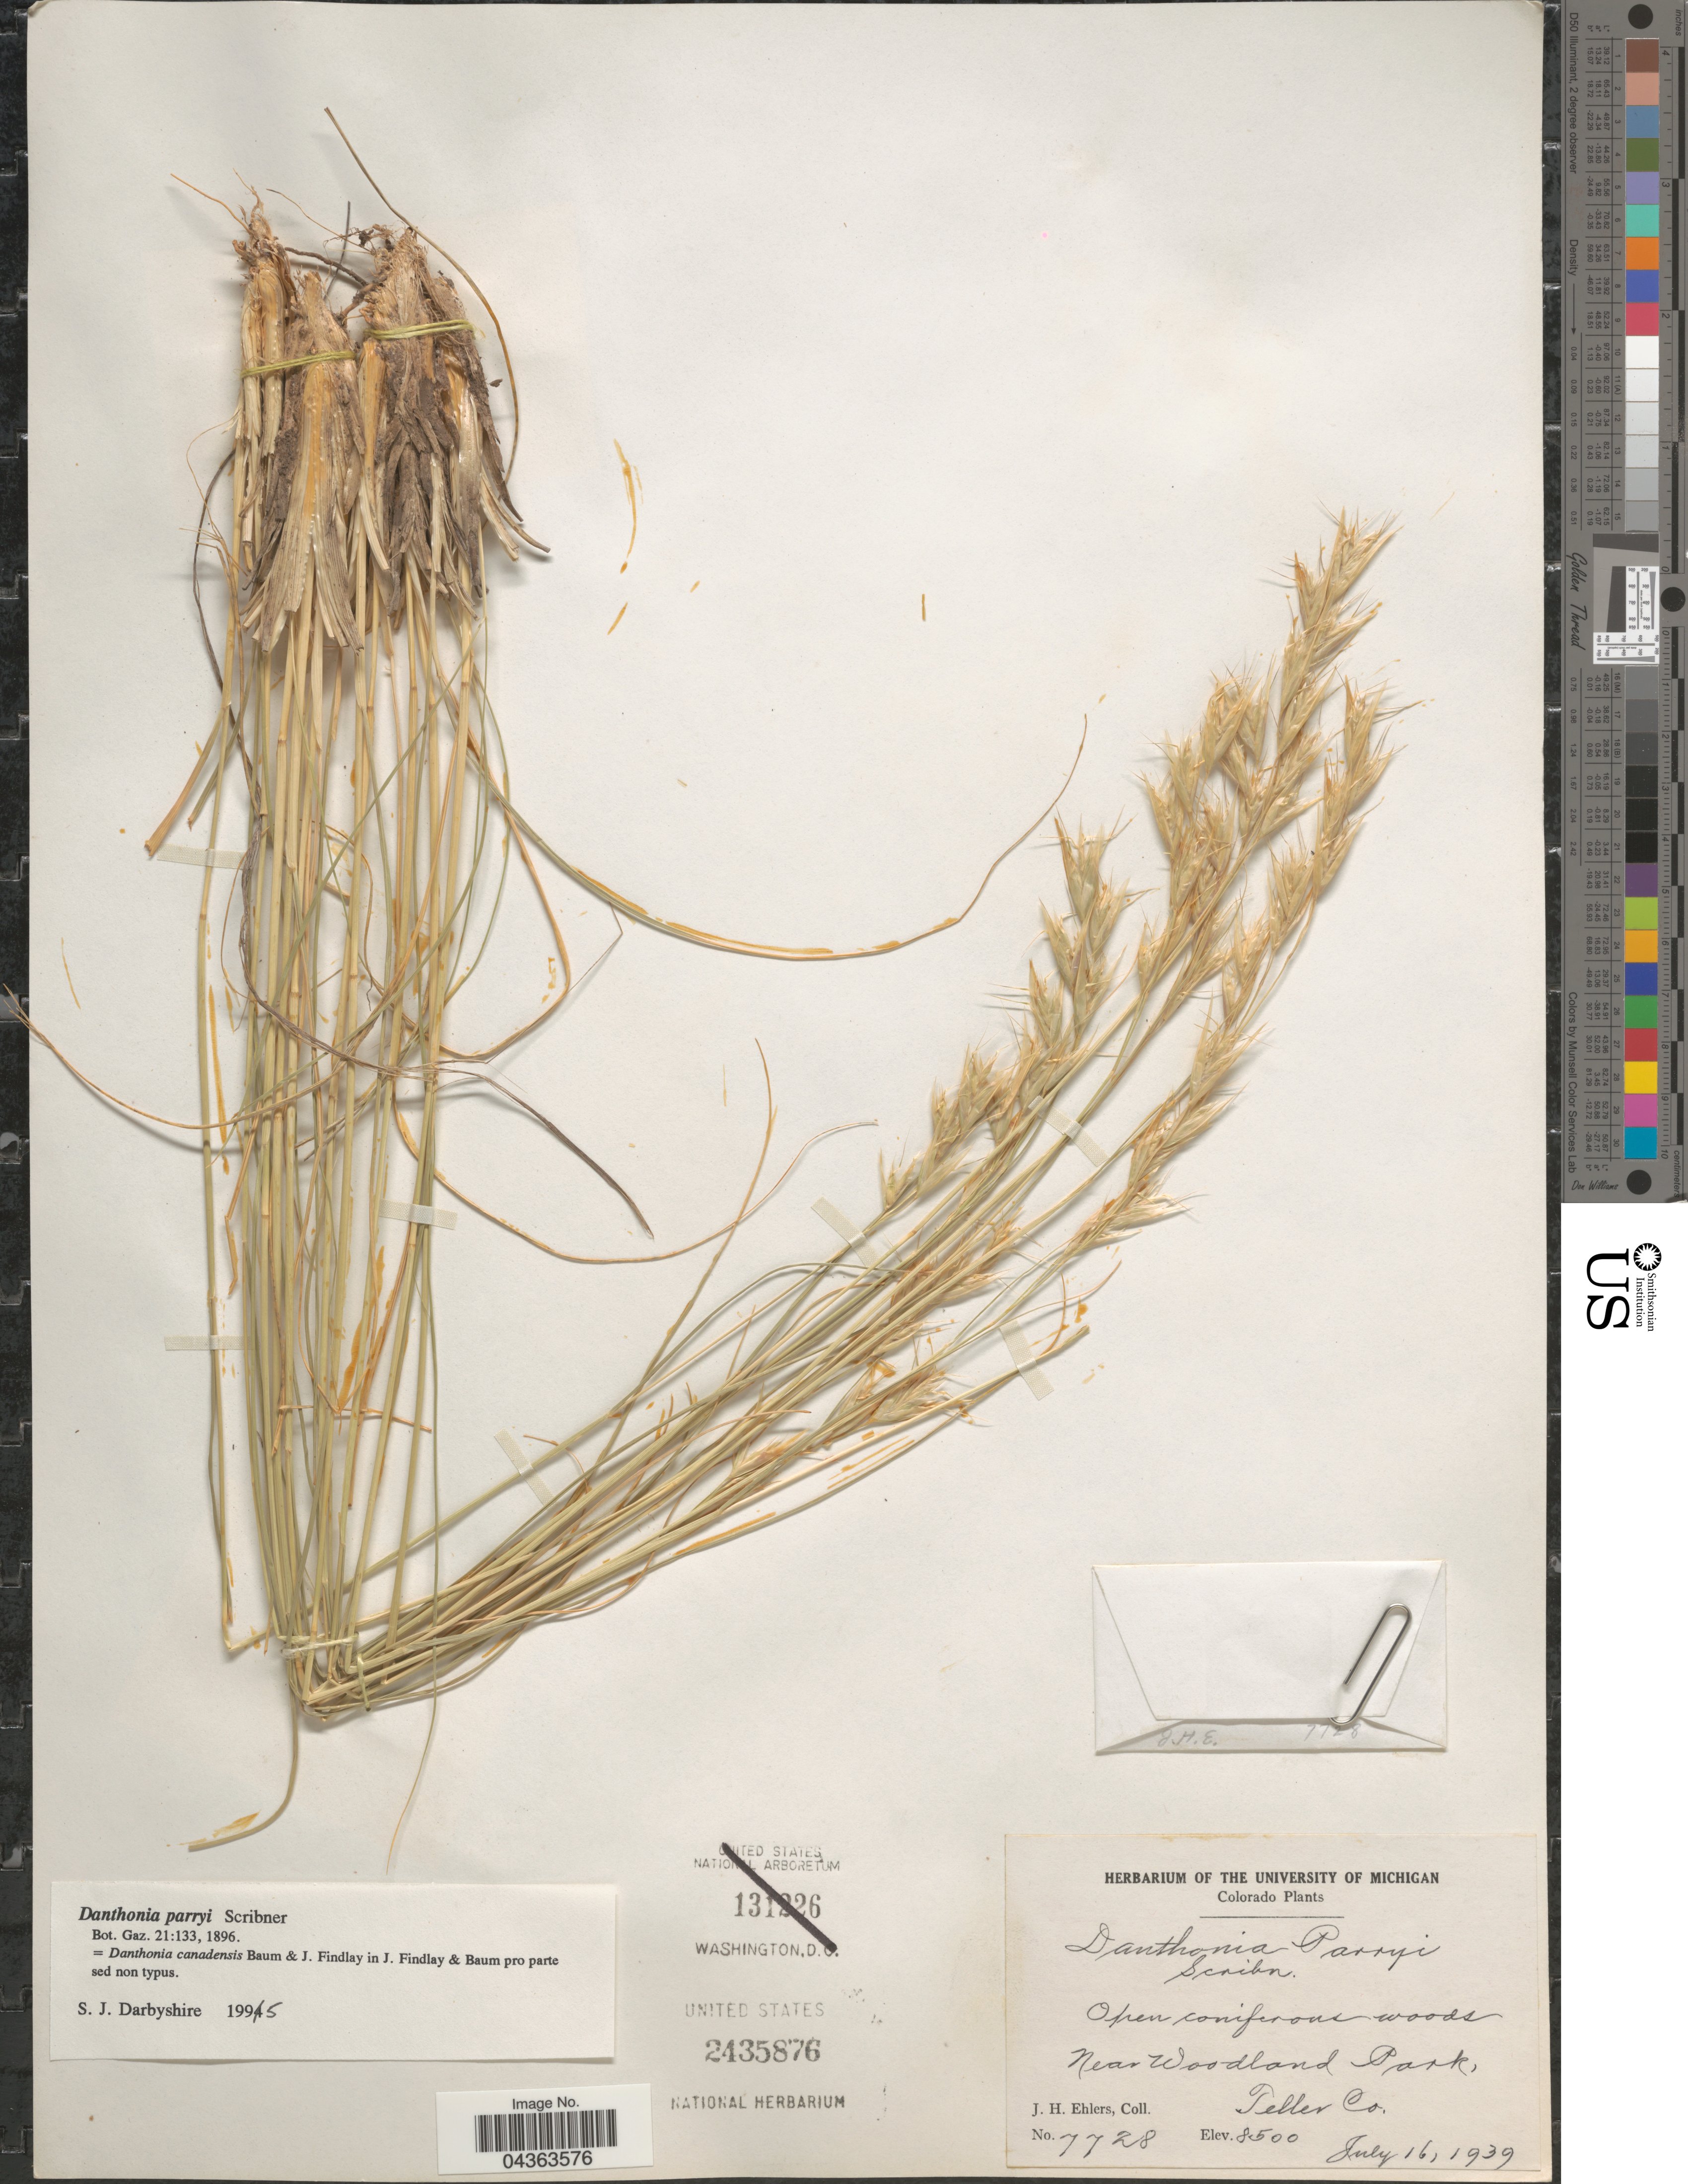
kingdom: Plantae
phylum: Tracheophyta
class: Liliopsida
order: Poales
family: Poaceae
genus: Danthonia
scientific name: Danthonia parryi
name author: Scribn.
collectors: J. H. Ehlers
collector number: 7728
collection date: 1939-07-16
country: United States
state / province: Colorado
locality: Open coniferous woods. Near Woodland Park, Teller Co.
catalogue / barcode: US 2435876